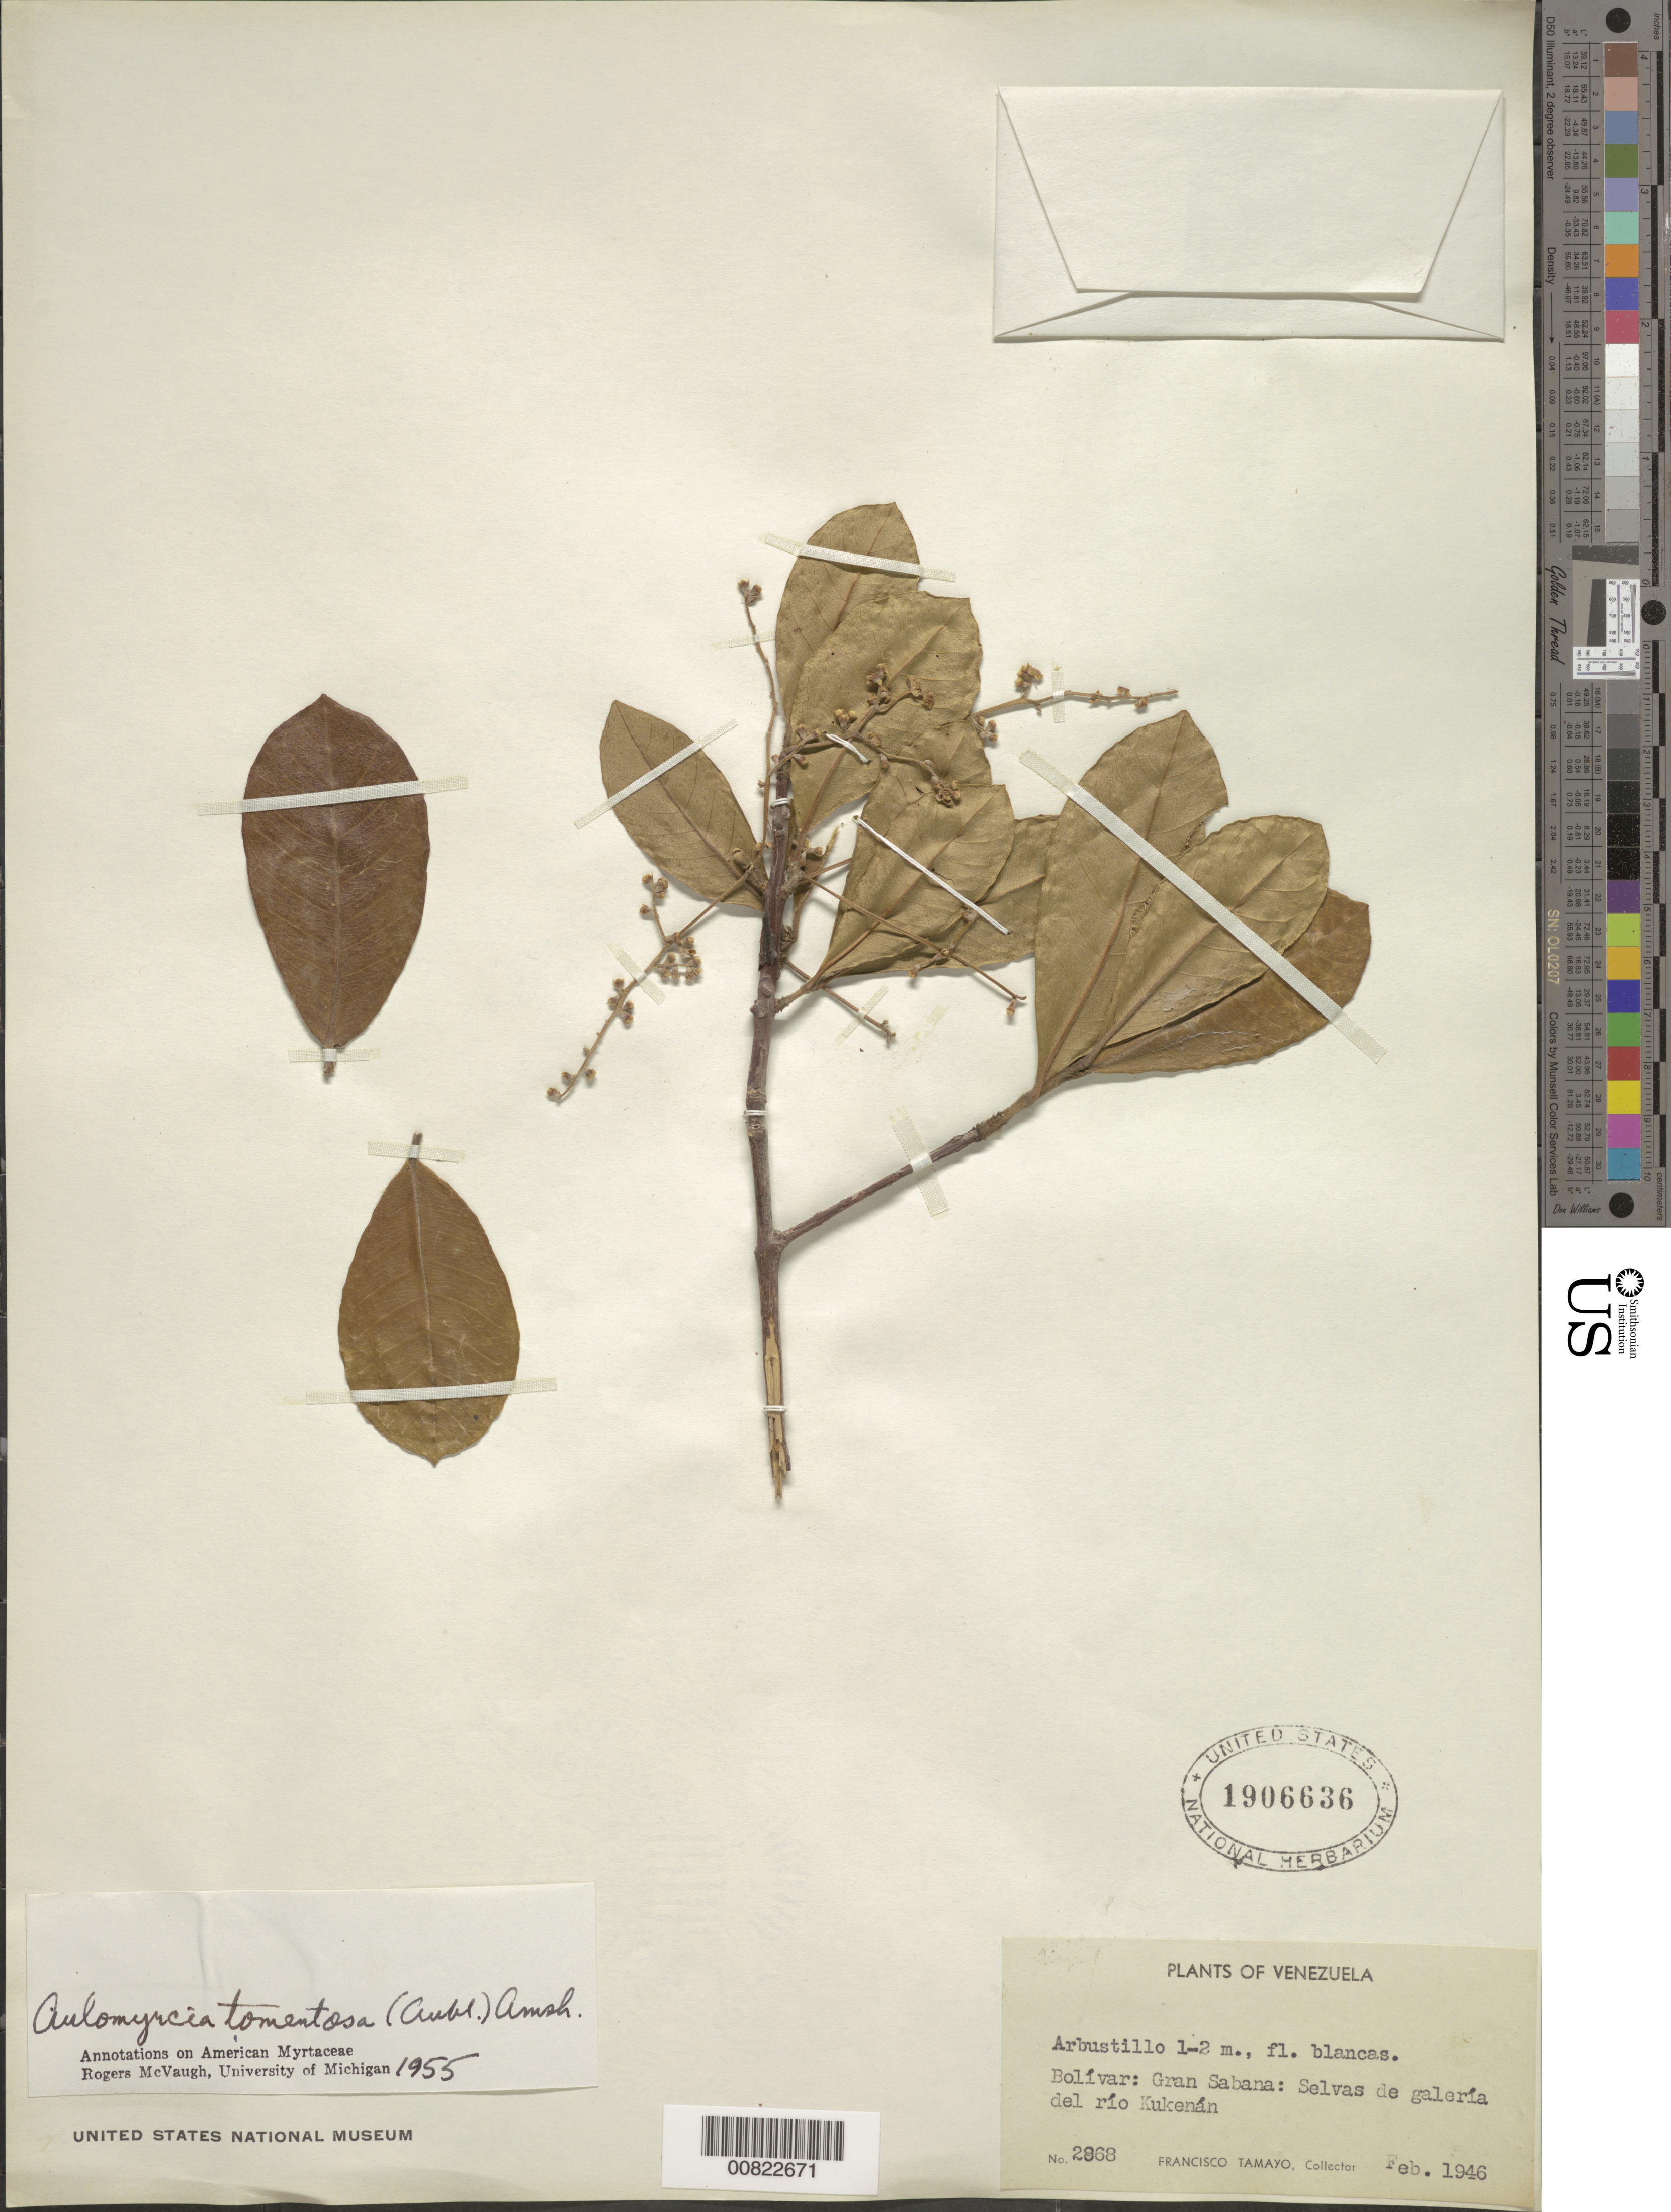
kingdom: Plantae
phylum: Tracheophyta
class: Magnoliopsida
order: Myrtales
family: Myrtaceae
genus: Myrcia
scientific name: Myrcia tomentosa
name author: (Aubl.) DC.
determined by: McVaugh, R.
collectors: F. Tamayo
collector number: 2868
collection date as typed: Feb-46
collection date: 1946-02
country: Venezuela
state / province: Bolívar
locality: Gran Sabana, Río Kukenán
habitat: Gallery forest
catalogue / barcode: US 1906636